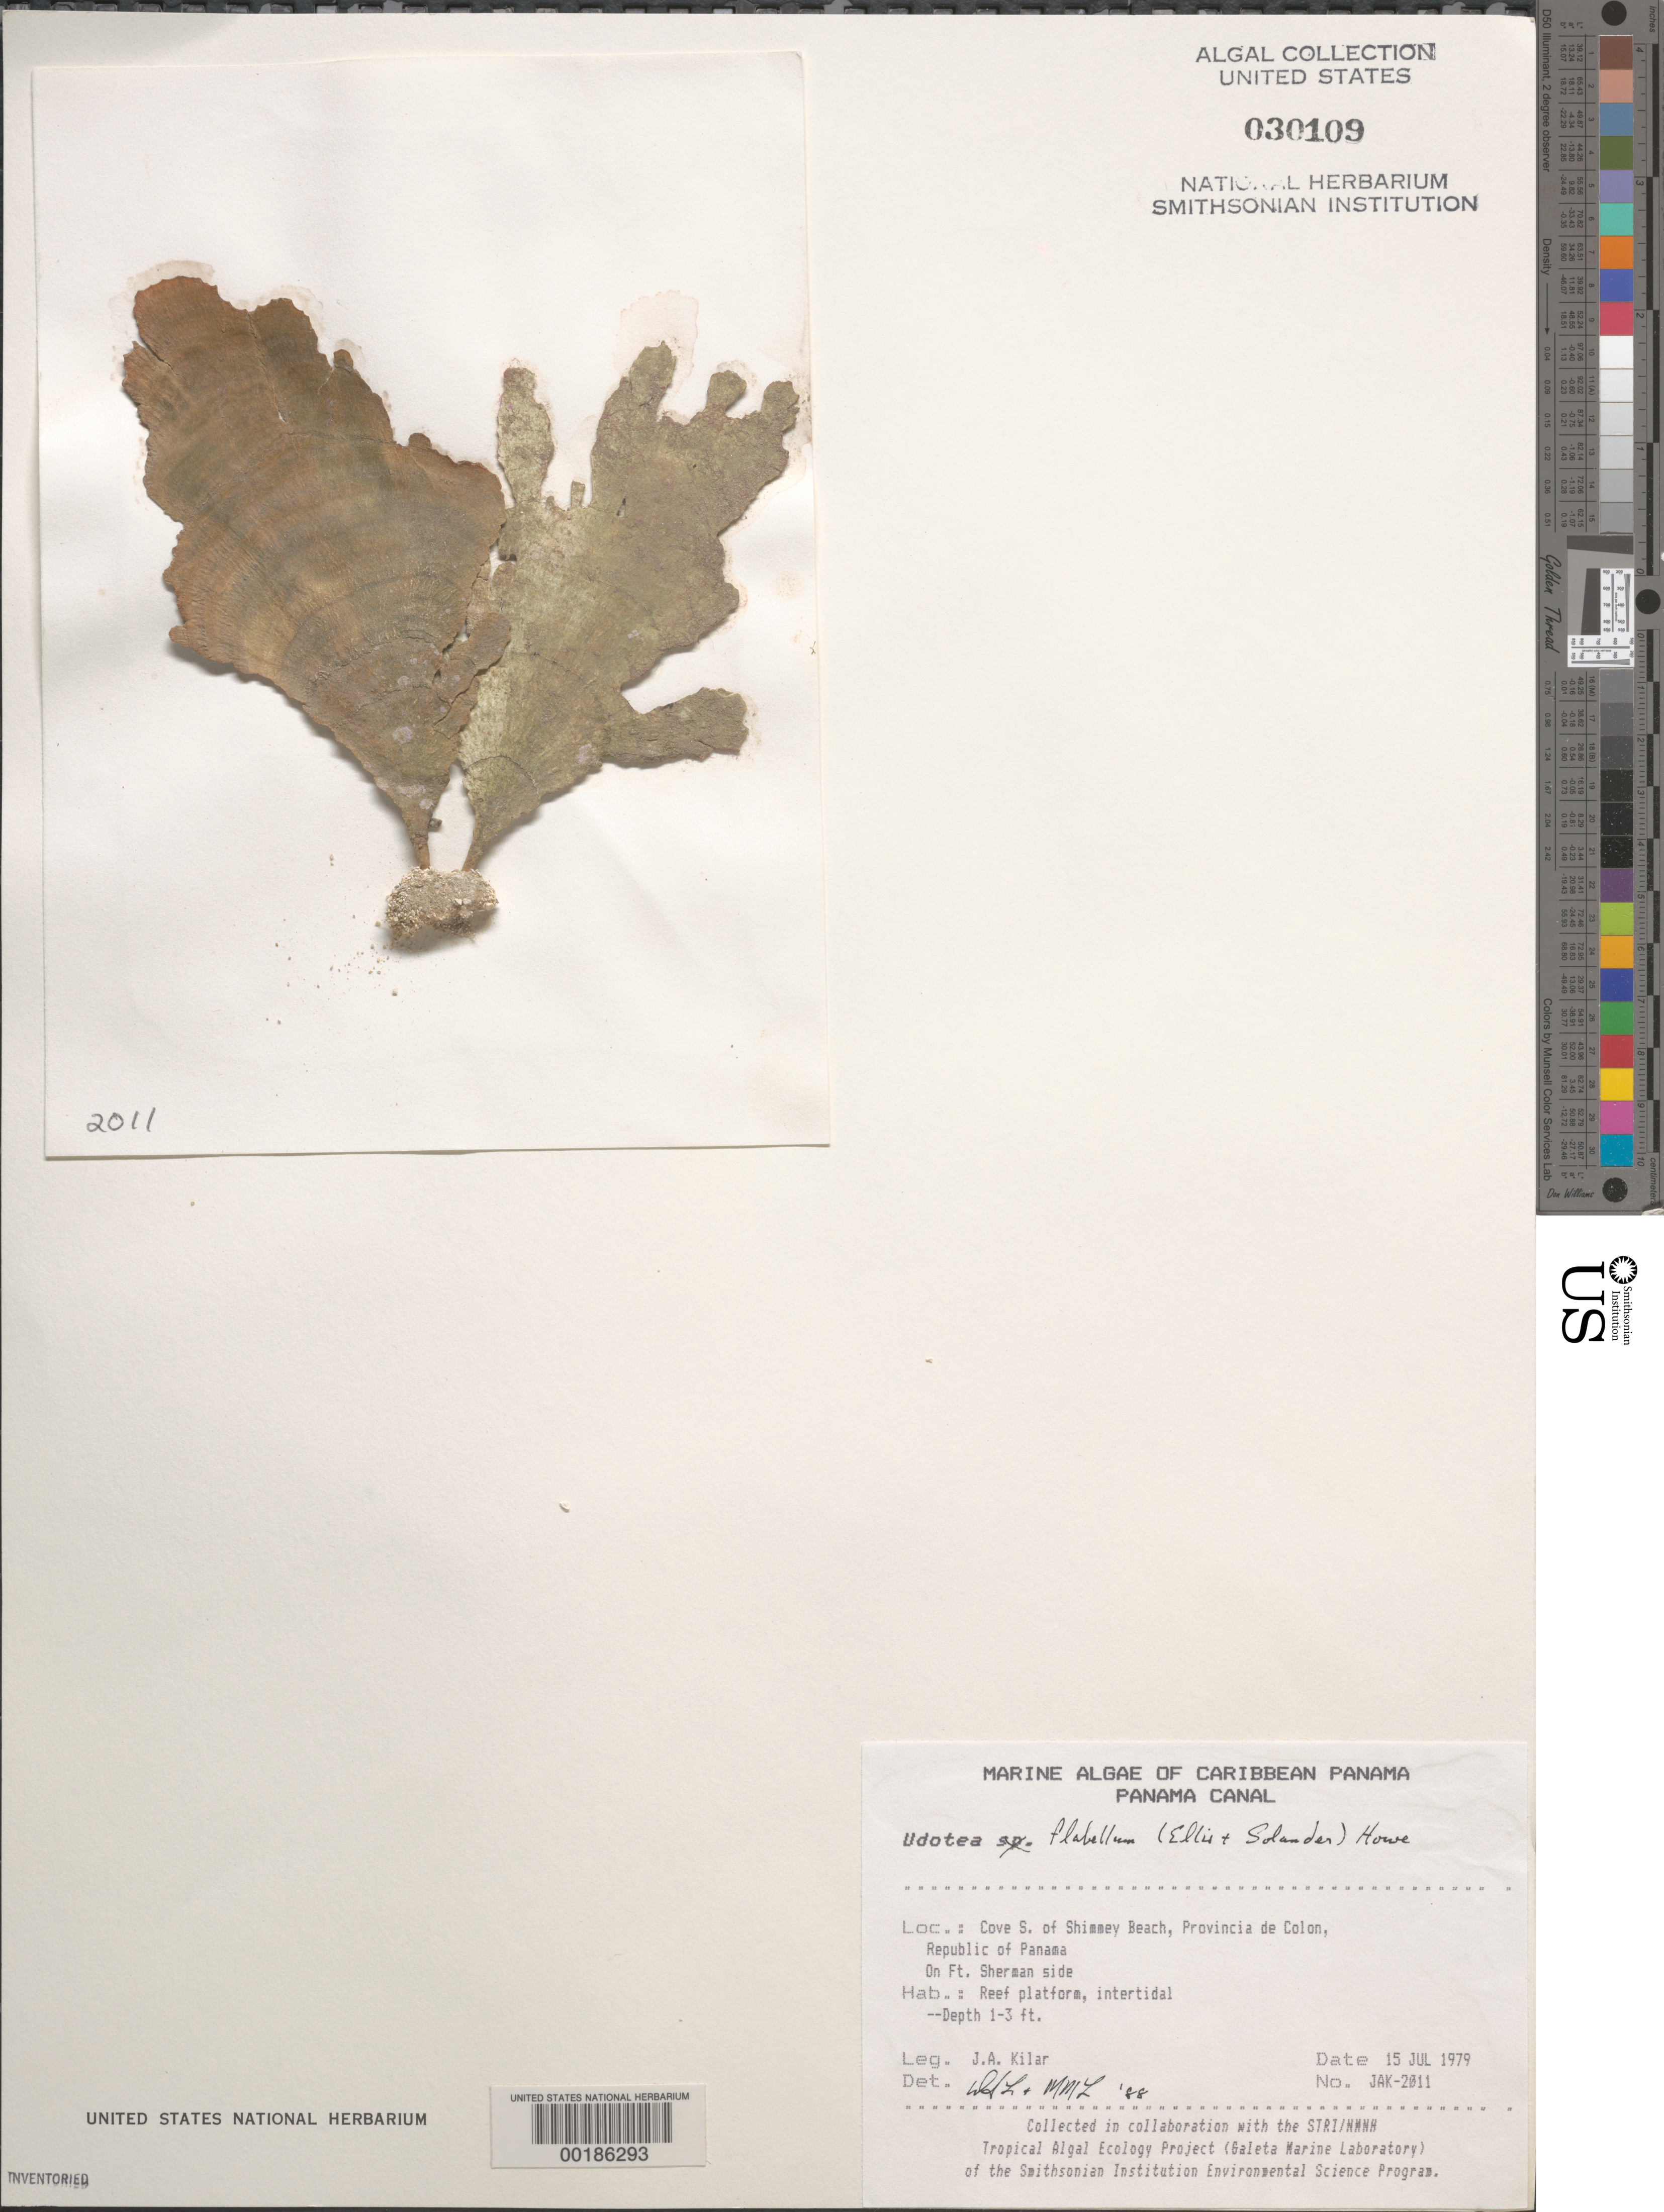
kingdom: Plantae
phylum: Chlorophyta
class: Ulvophyceae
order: Bryopsidales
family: Udoteaceae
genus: Udotea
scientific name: Udotea flabellum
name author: (J. Ellis & Sol.) M. Howe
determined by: Littler, D. S.; Littler, M. M.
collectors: J. A. Kilar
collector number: JAK-2011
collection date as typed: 15 Jul 1979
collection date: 1979-07-15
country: Panama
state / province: Colón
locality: Cove south of Shimmey Beach, Fort Sherman side, Panama Canal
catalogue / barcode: US 30109